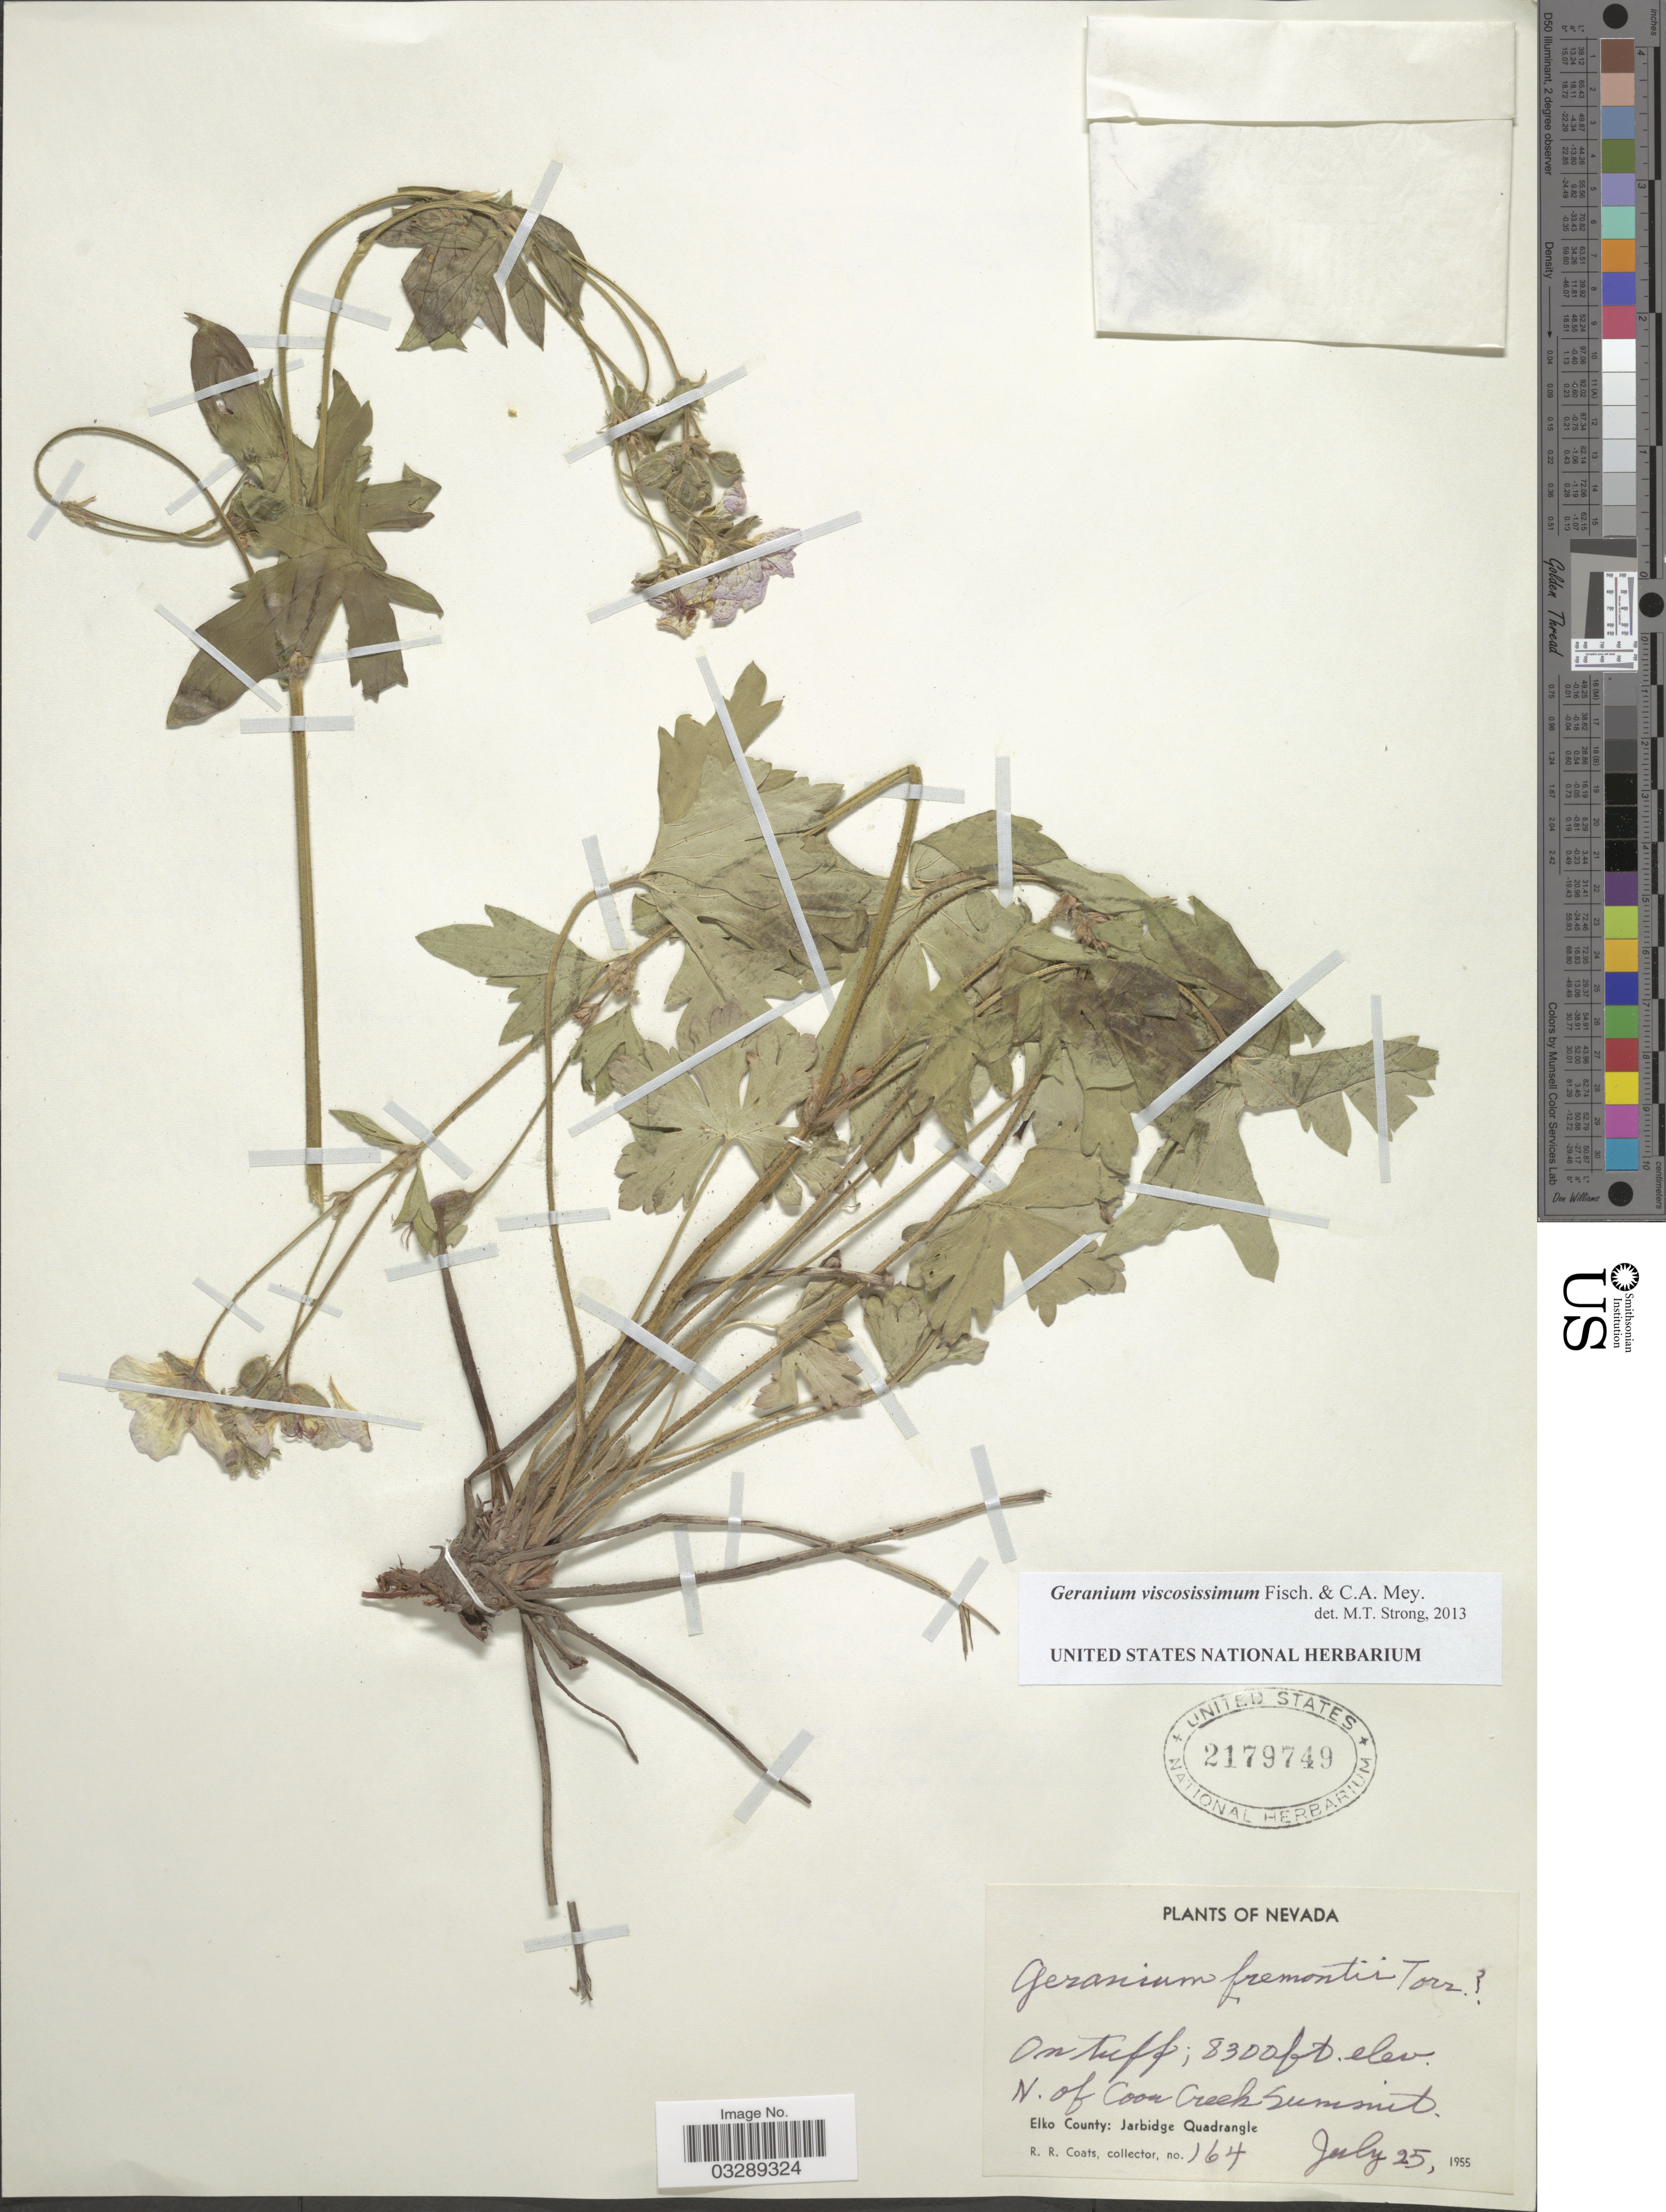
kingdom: Plantae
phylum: Tracheophyta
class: Magnoliopsida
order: Geraniales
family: Geraniaceae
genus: Geranium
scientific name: Geranium viscosissimum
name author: Fisch. & C.A. Mey.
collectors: R. Coats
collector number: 164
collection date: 1955-07-25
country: United States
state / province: Nevada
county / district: Elko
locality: N. of Coon Creek Summit, Jarbidge Quadrangle, Elko County.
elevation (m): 2530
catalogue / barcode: US 2179749